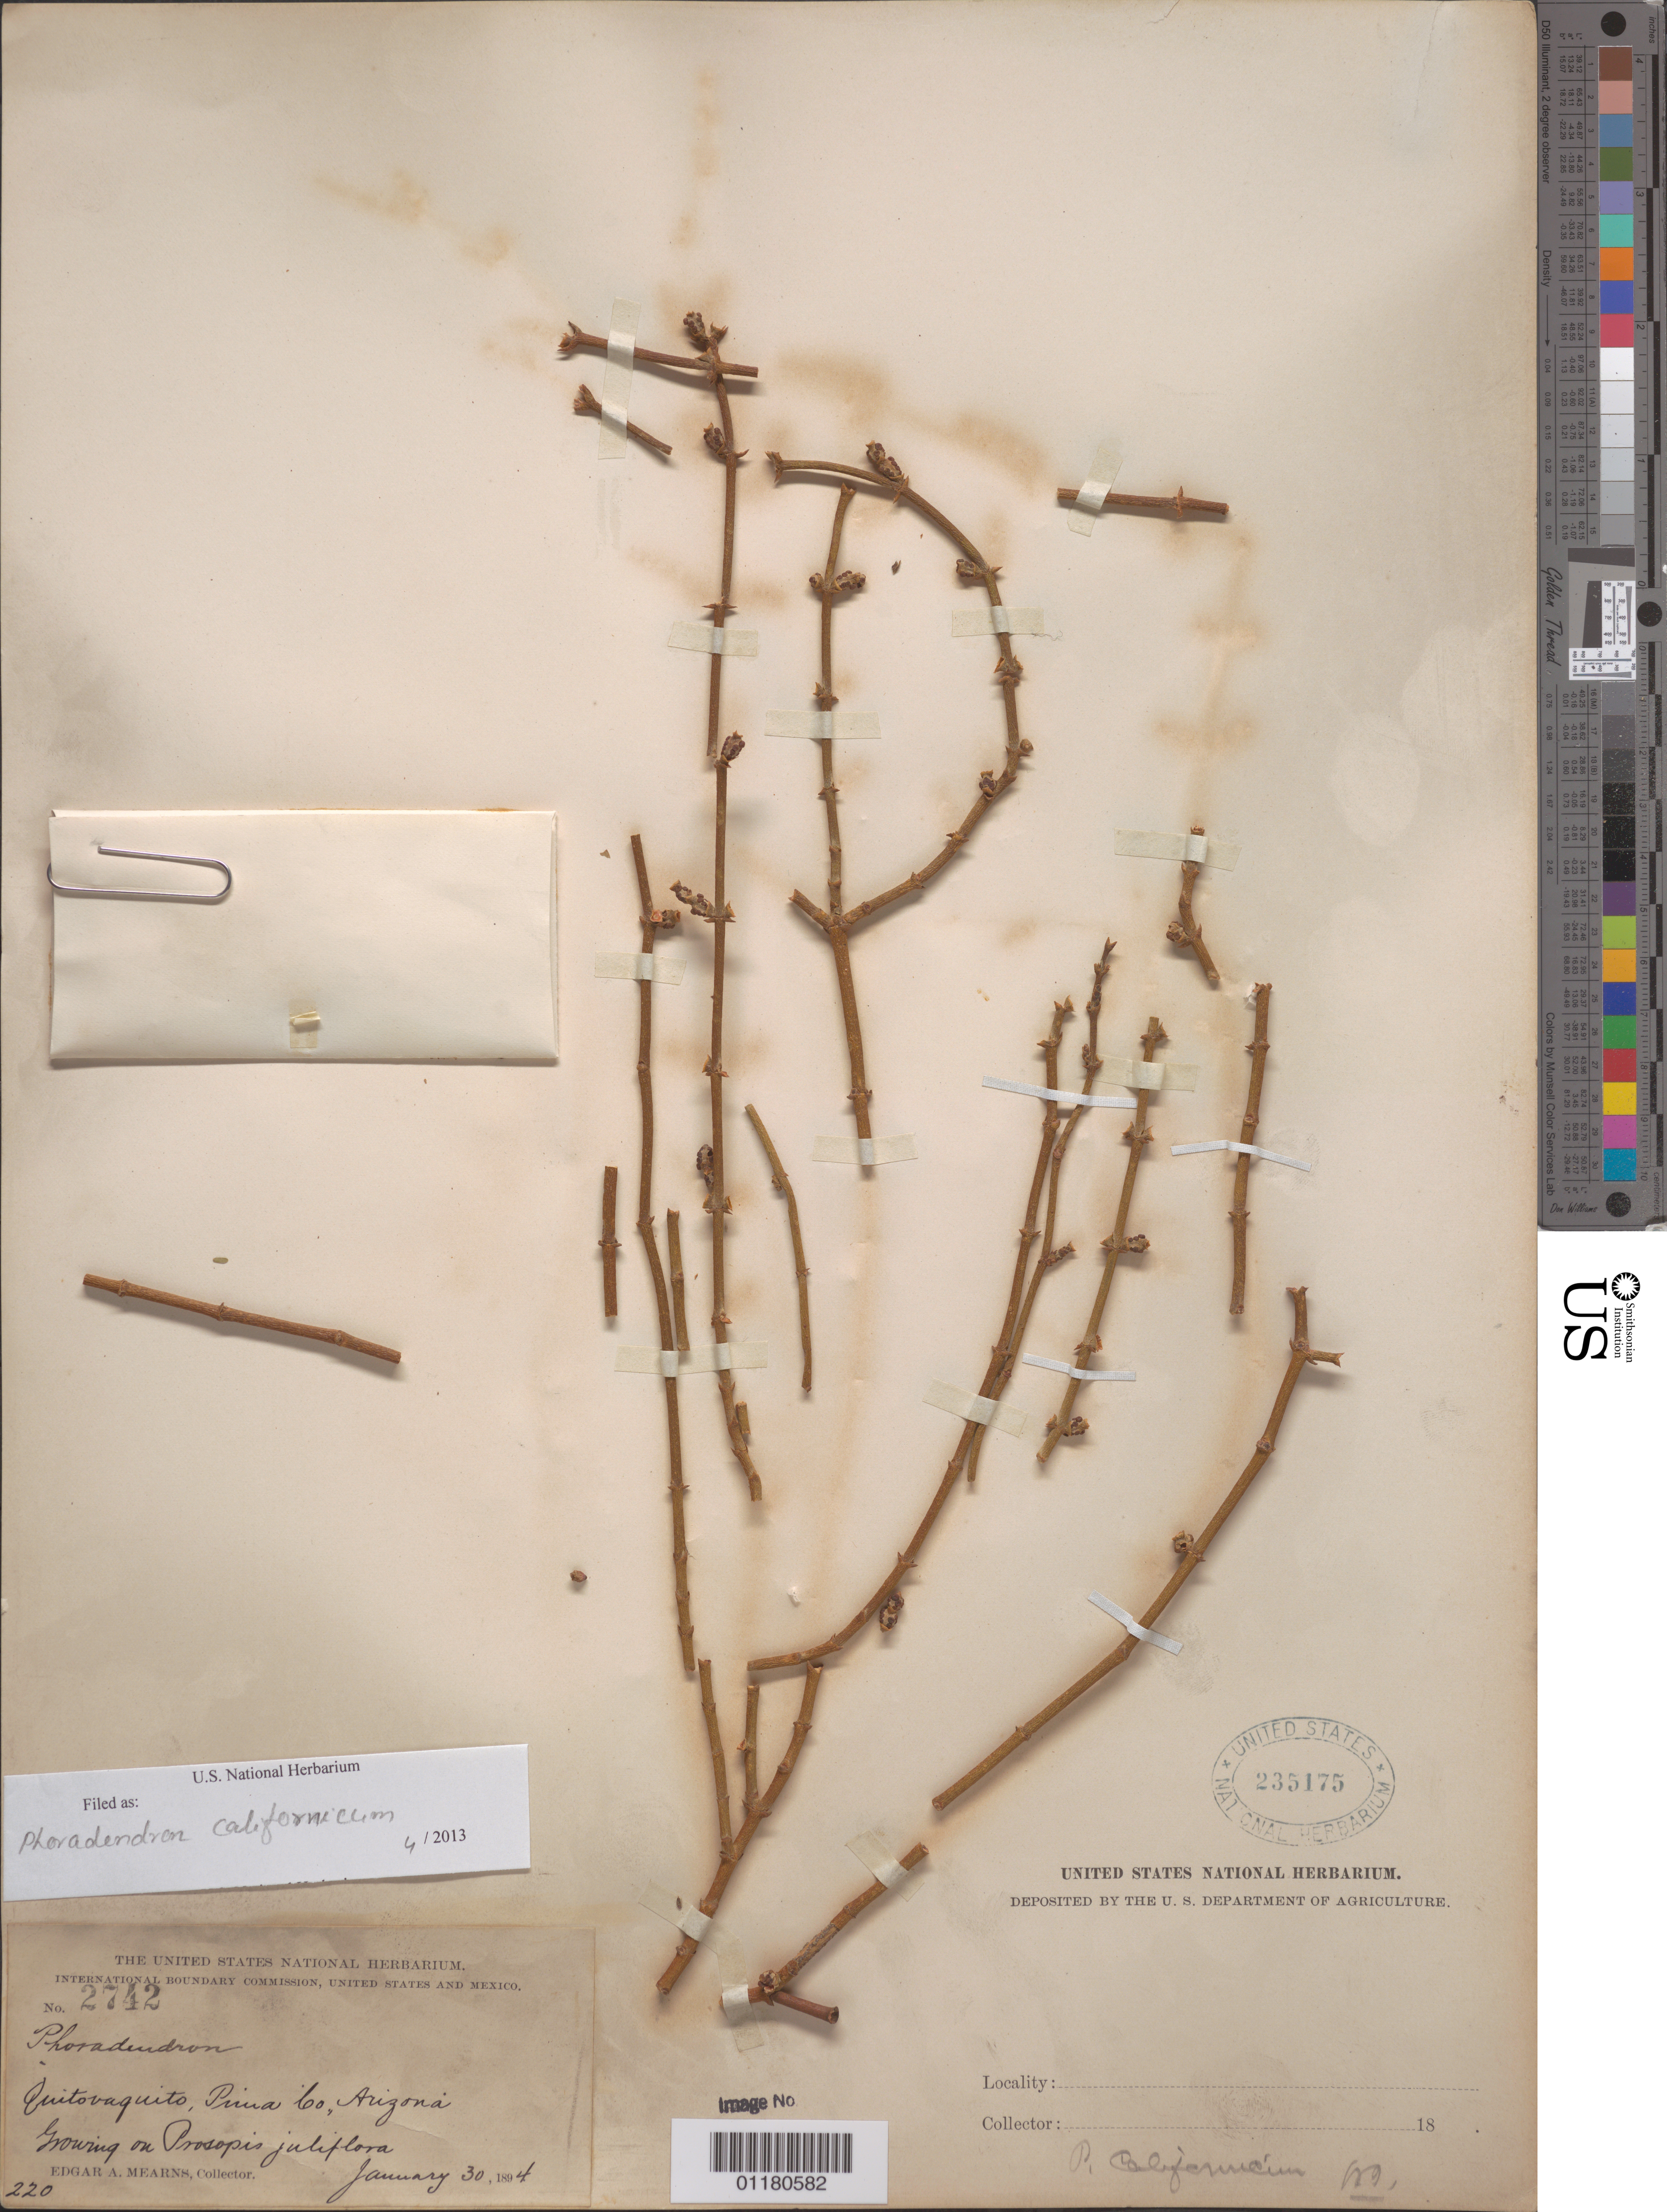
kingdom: Plantae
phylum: Tracheophyta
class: Magnoliopsida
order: Santalales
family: Viscaceae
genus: Phoradendron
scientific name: Phoradendron californicum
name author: Nutt.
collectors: E. A. Mearns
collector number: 2742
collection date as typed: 30 Jan 1894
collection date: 1894-01-30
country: United States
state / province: Arizona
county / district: Pima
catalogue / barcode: US 235175